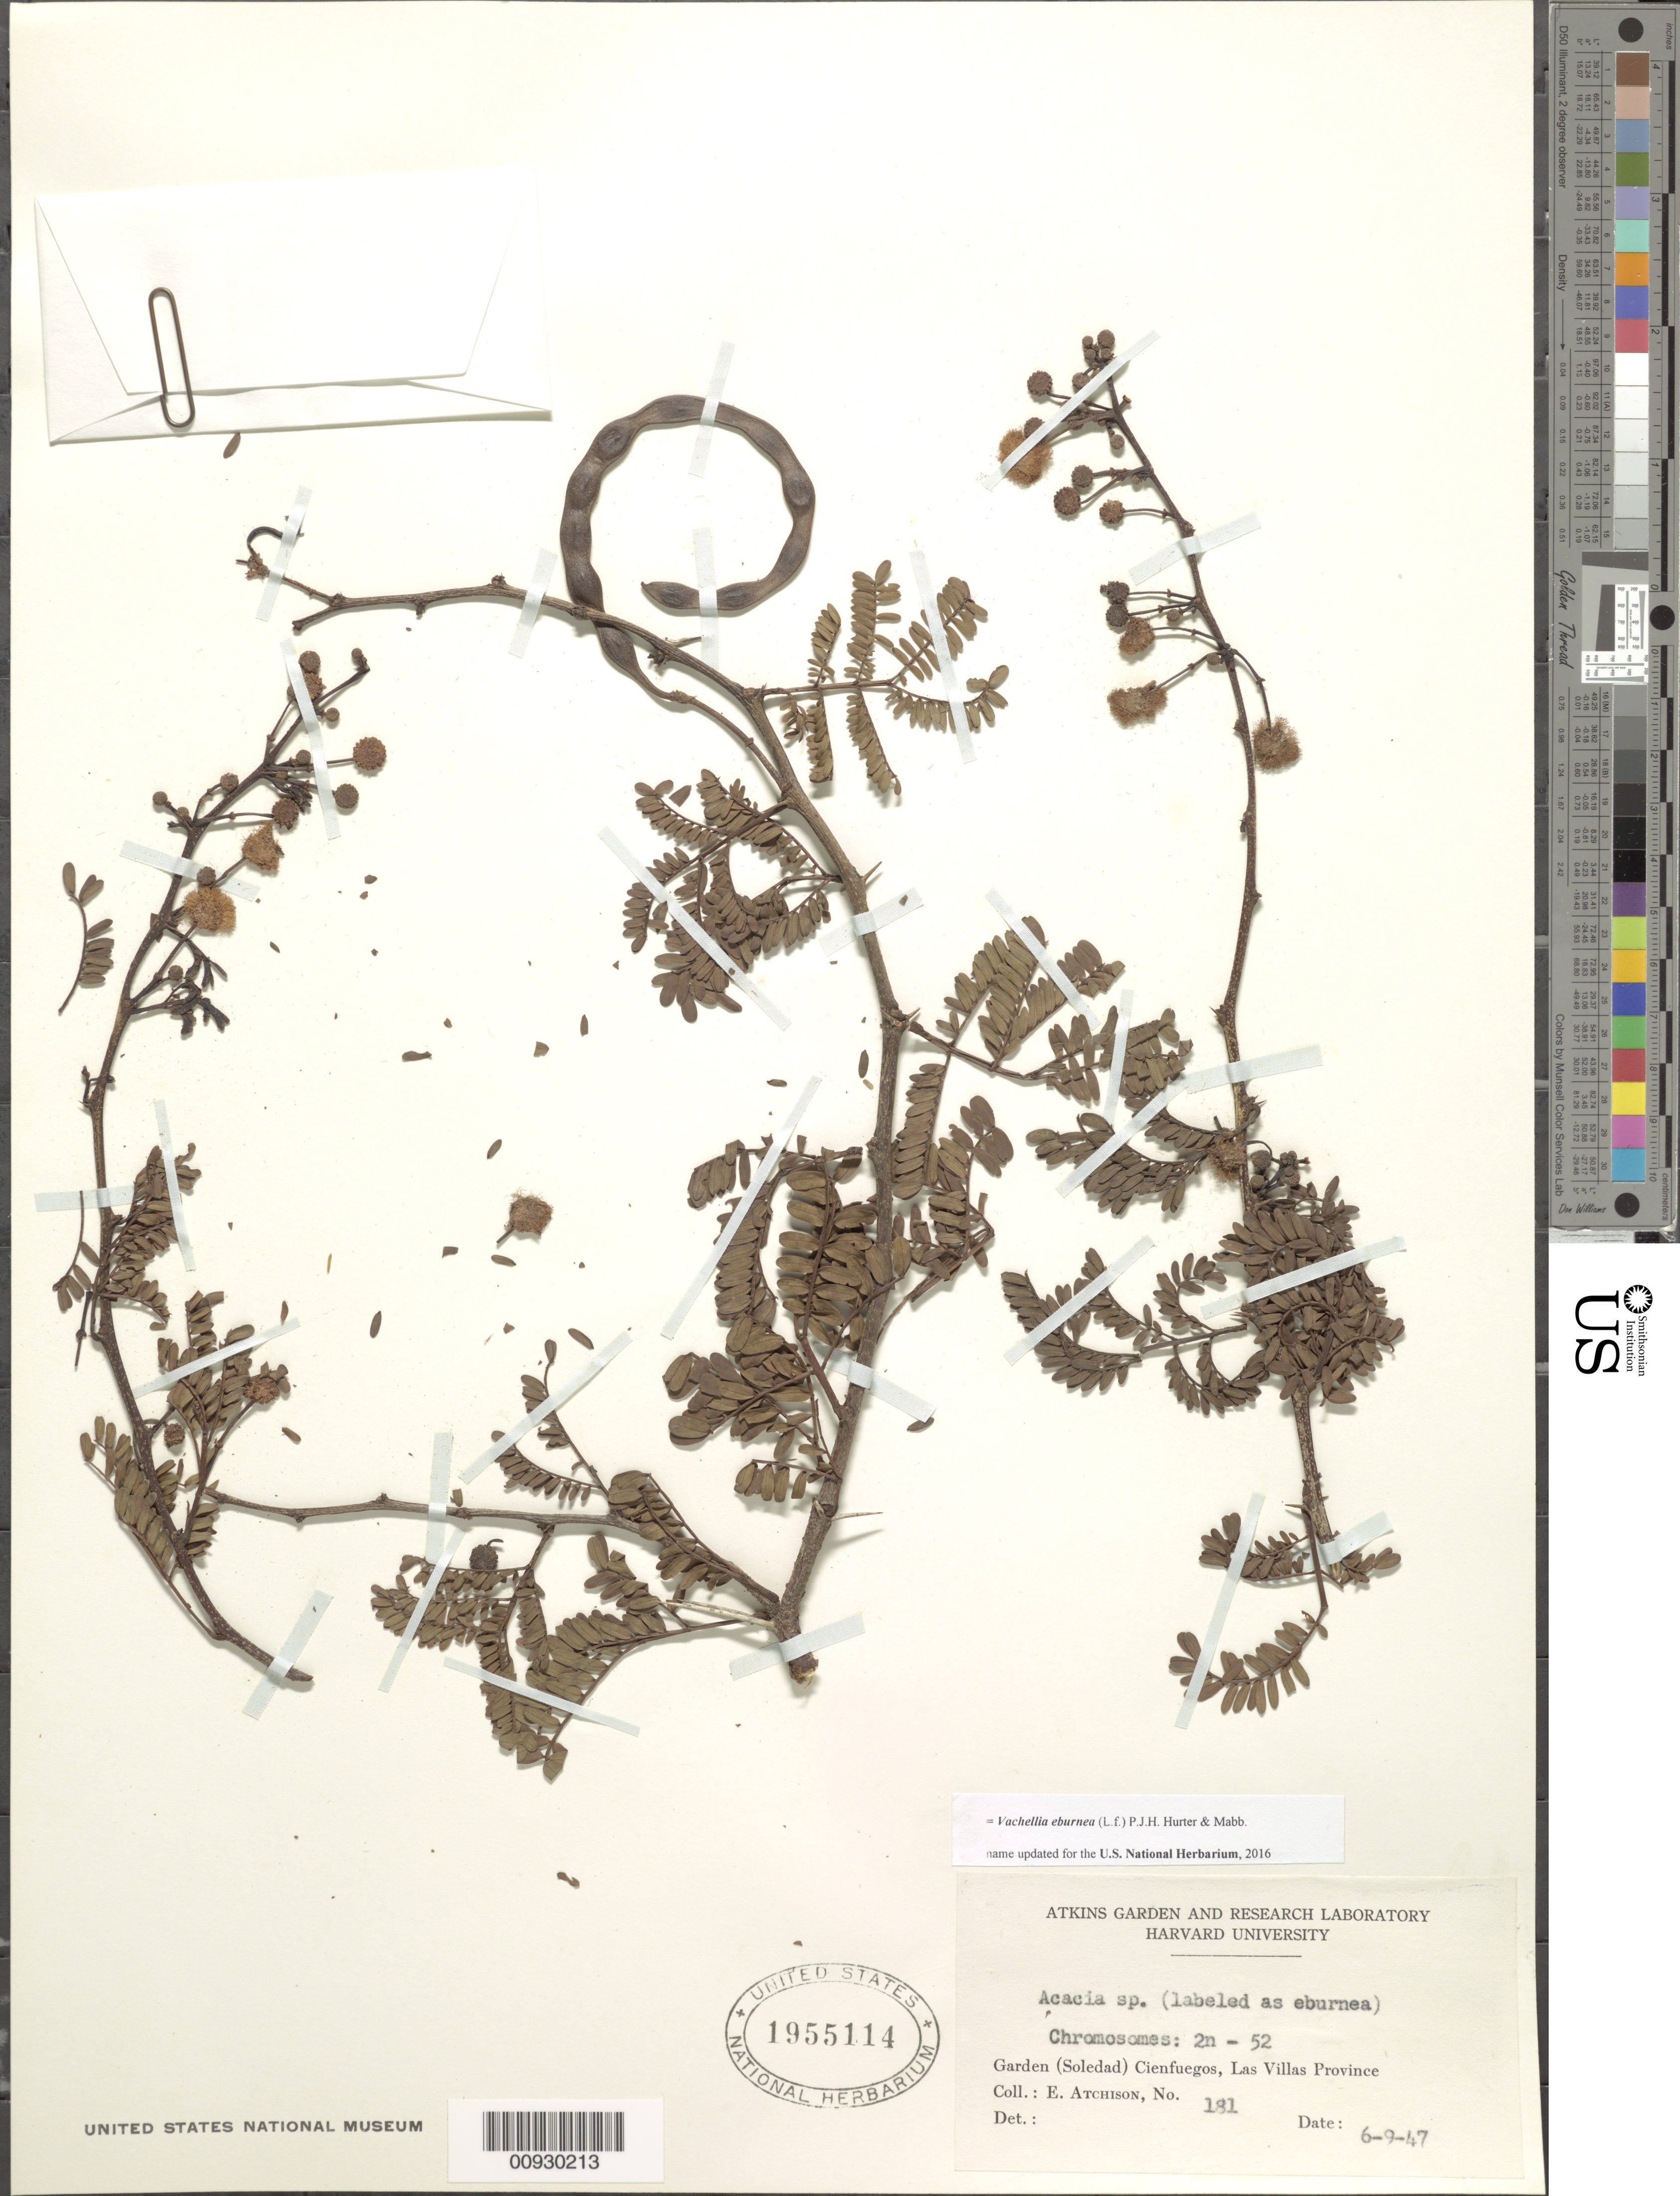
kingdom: Plantae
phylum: Tracheophyta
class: Magnoliopsida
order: Fabales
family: Fabaceae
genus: Vachellia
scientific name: Vachellia eburnea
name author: (L. f.) P.J.H. Hurter & Mabb.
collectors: E. Atchison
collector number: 181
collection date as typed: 09 Jun 1947 or 06 Sep 1947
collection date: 1947-06-09 or 1947-09-06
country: Cuba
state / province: Cienfuegos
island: Cuba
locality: Garden (Soledad) Cienfuegos, Las Villas Province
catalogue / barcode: US 1955114